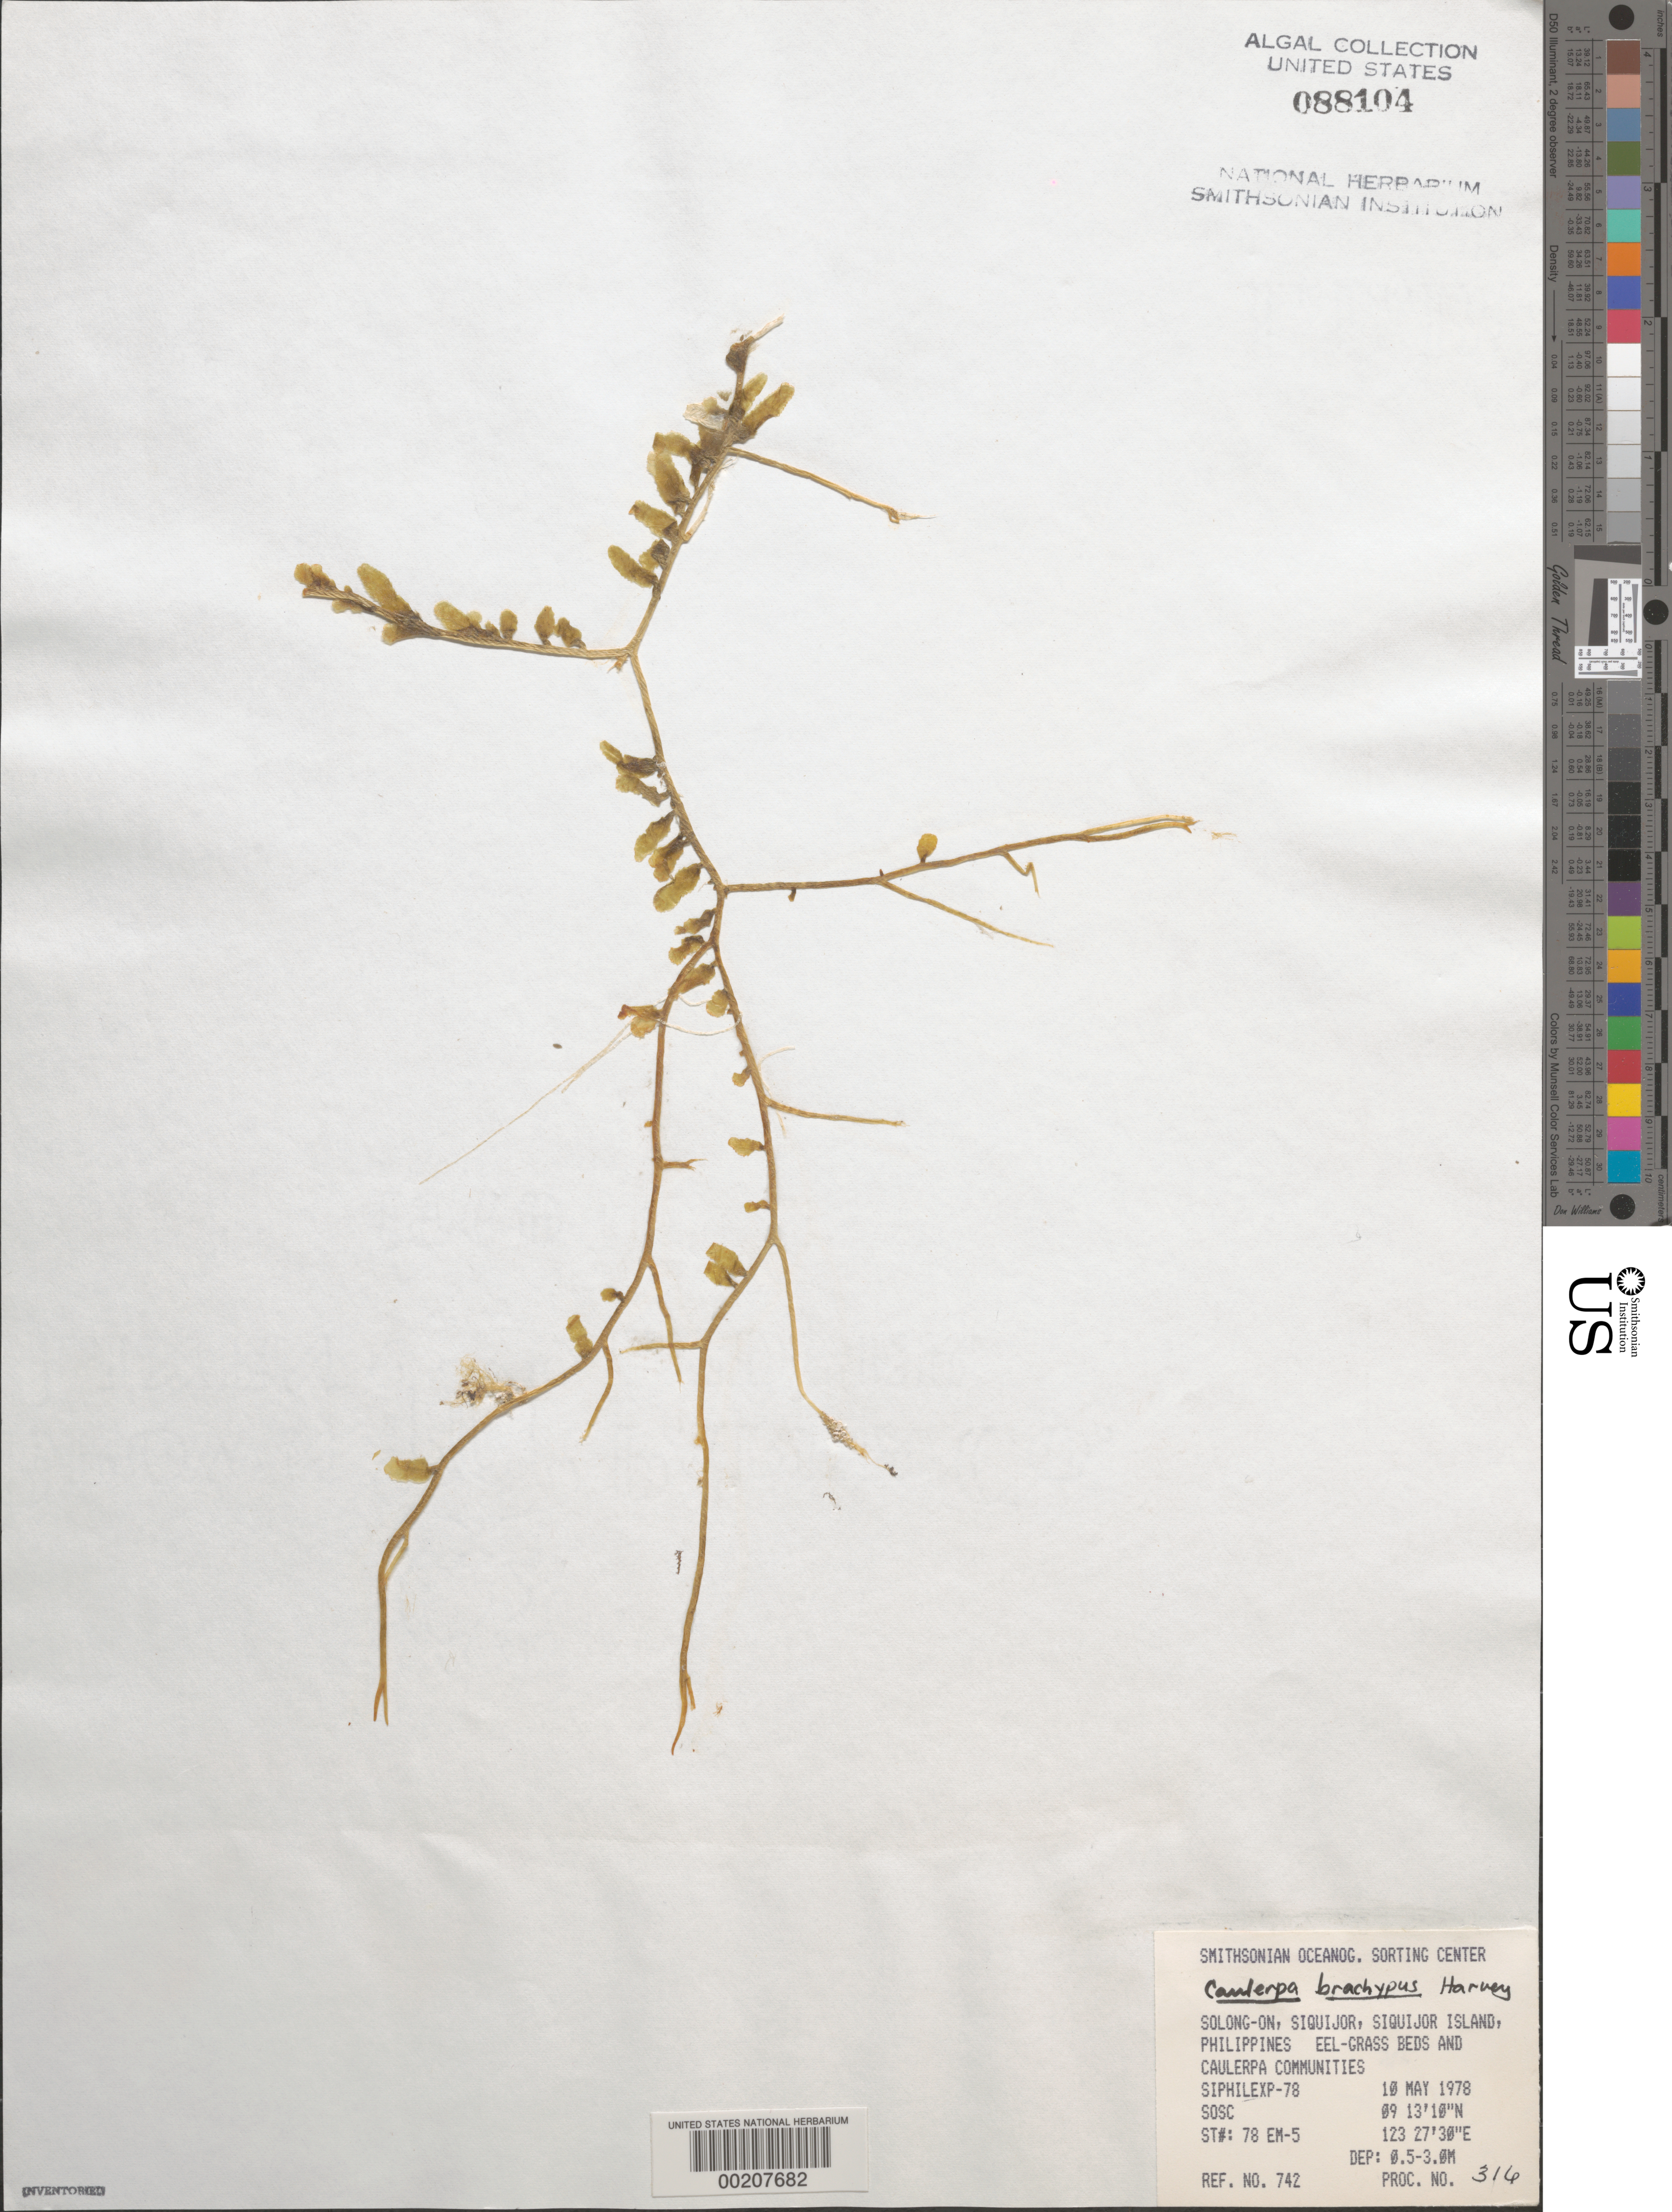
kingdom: Plantae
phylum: Chlorophyta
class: Ulvophyceae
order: Bryopsidales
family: Caulerpaceae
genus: Caulerpa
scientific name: Caulerpa brachypus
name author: Harv.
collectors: SOSC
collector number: Station 78 Em-5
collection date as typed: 10 May 1978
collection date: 1978-05-10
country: Philippines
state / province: Central Visayas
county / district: Siquijor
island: Siquijor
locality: Solong-on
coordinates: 09 13'10"N, 123 27'30"E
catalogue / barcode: US 88104